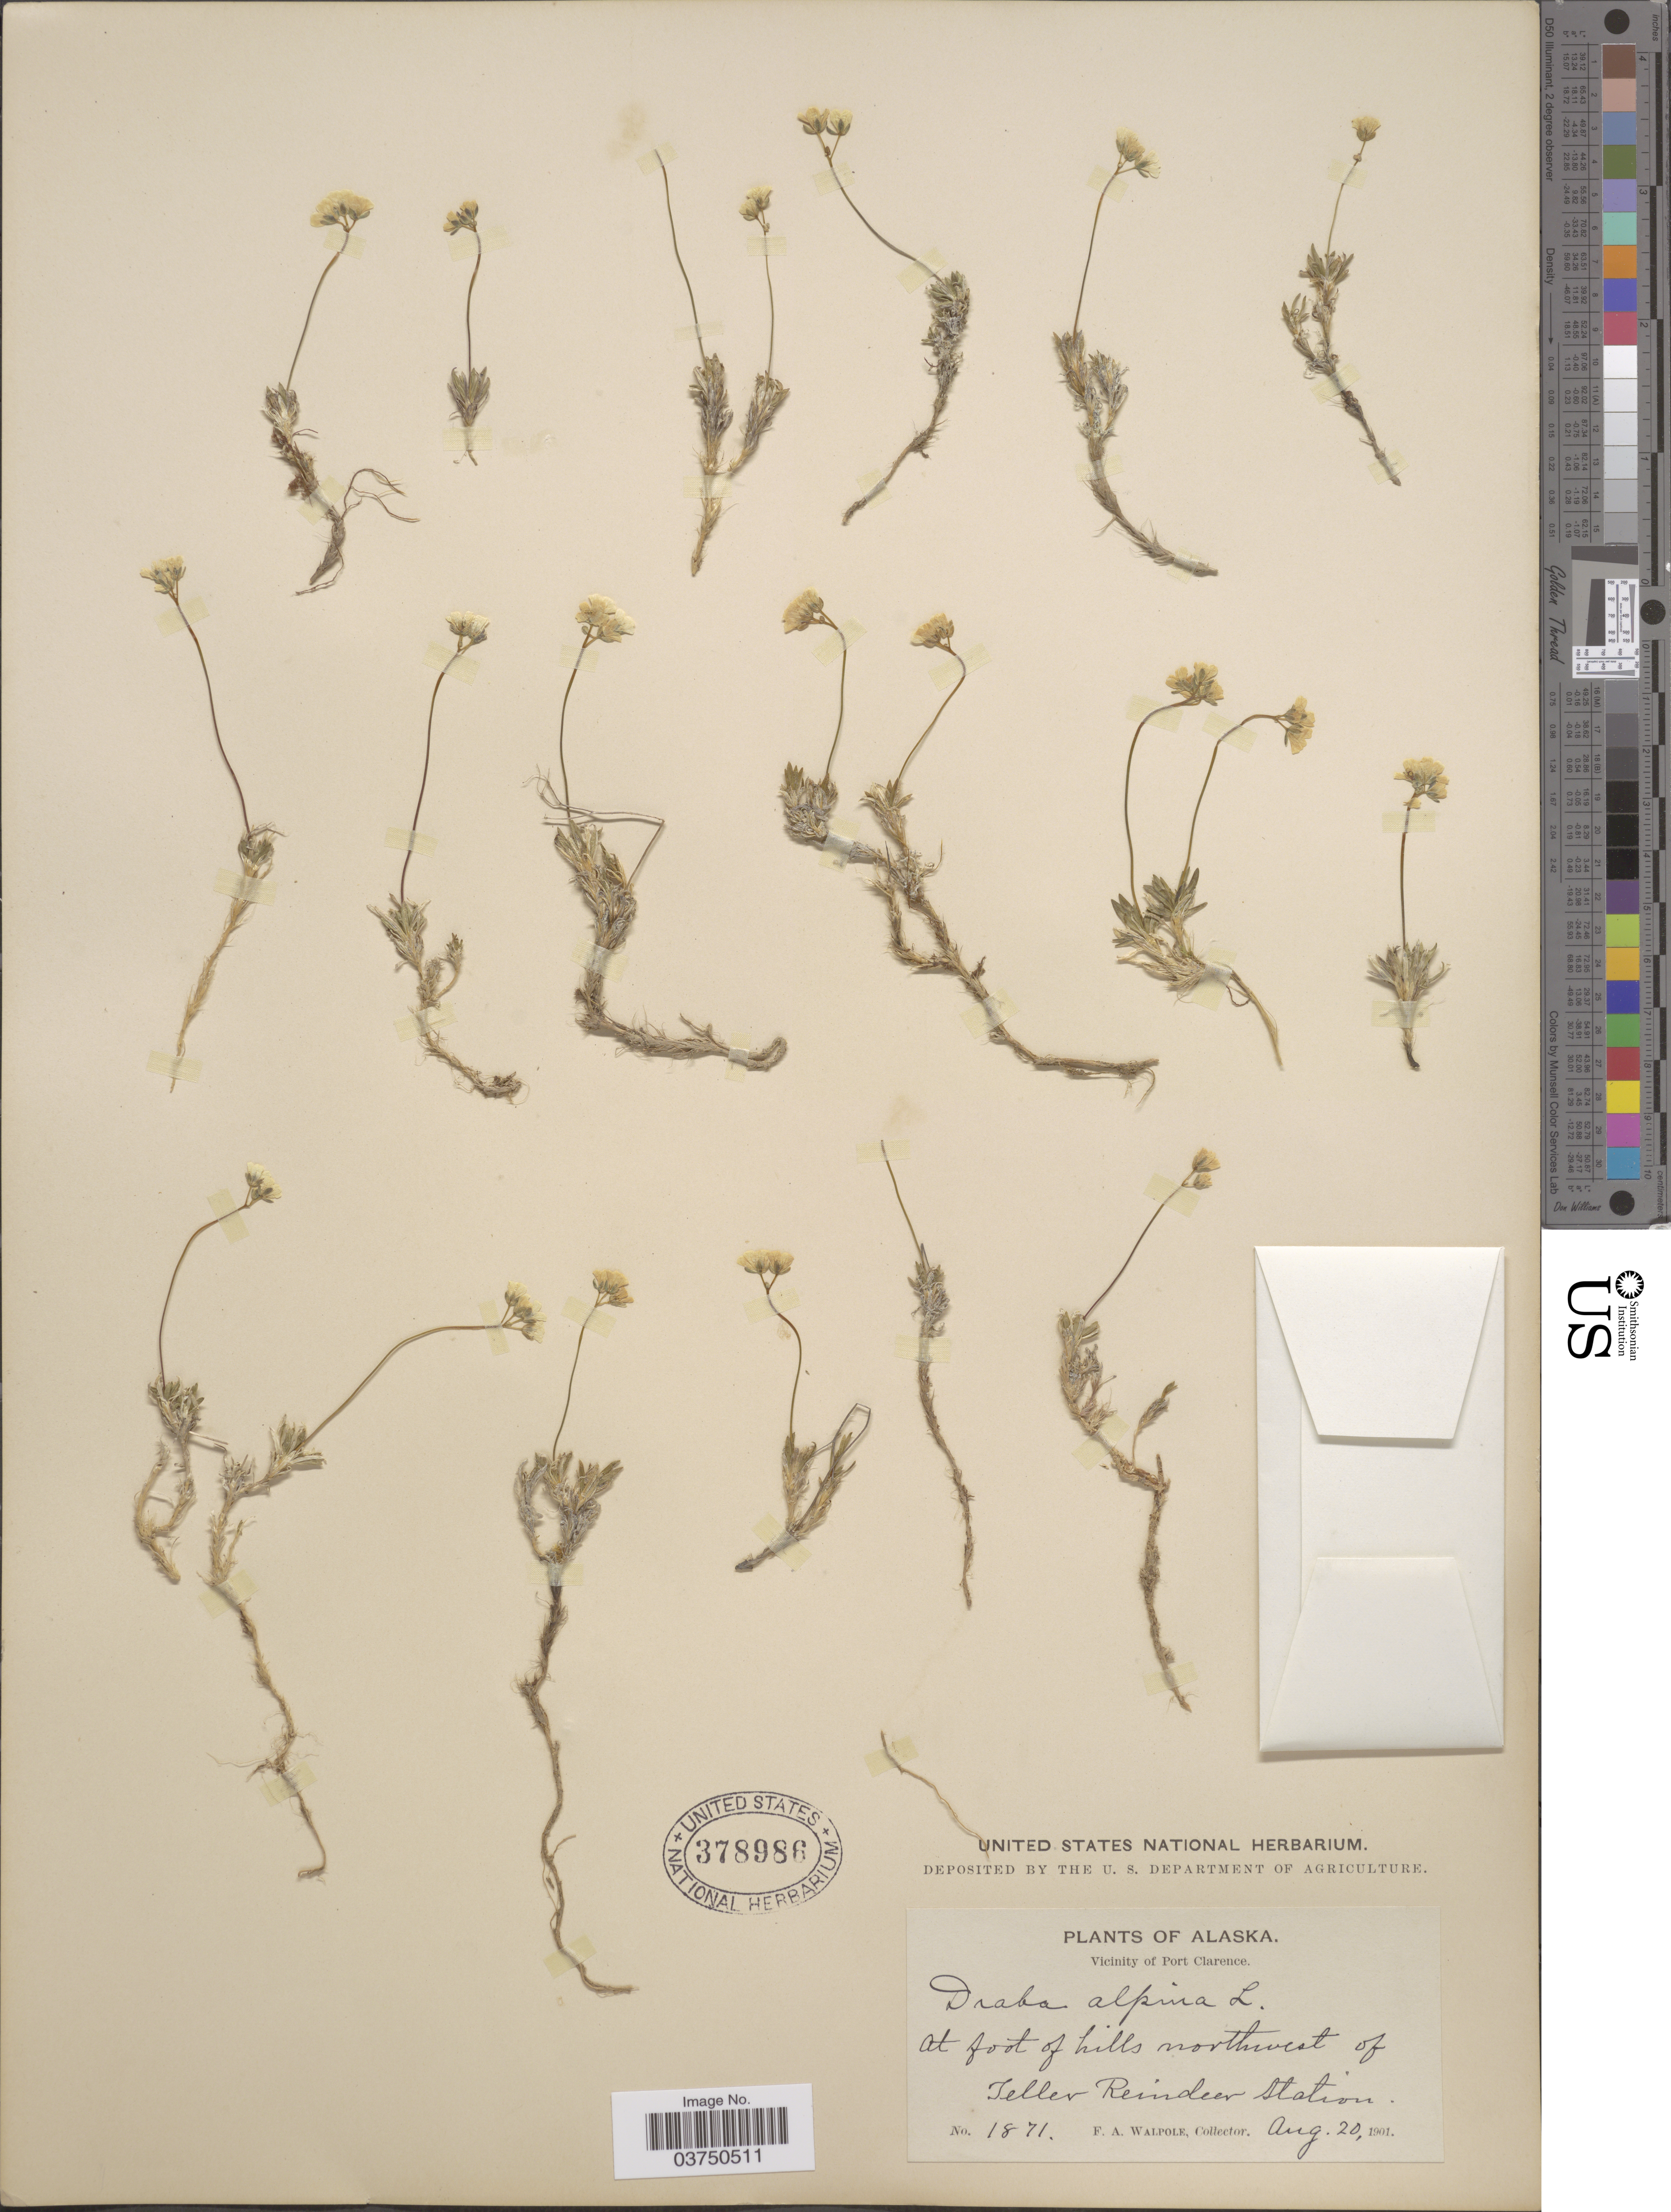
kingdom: Plantae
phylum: Tracheophyta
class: Magnoliopsida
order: Brassicales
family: Brassicaceae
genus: Draba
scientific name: Draba alpina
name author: L.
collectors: F. Walpole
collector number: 1871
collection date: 1901-08-20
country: United States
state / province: Alaska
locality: Vicinity of Port Clarence. At foot of hills northwest of Teller Reindeer Station.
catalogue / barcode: US 378986